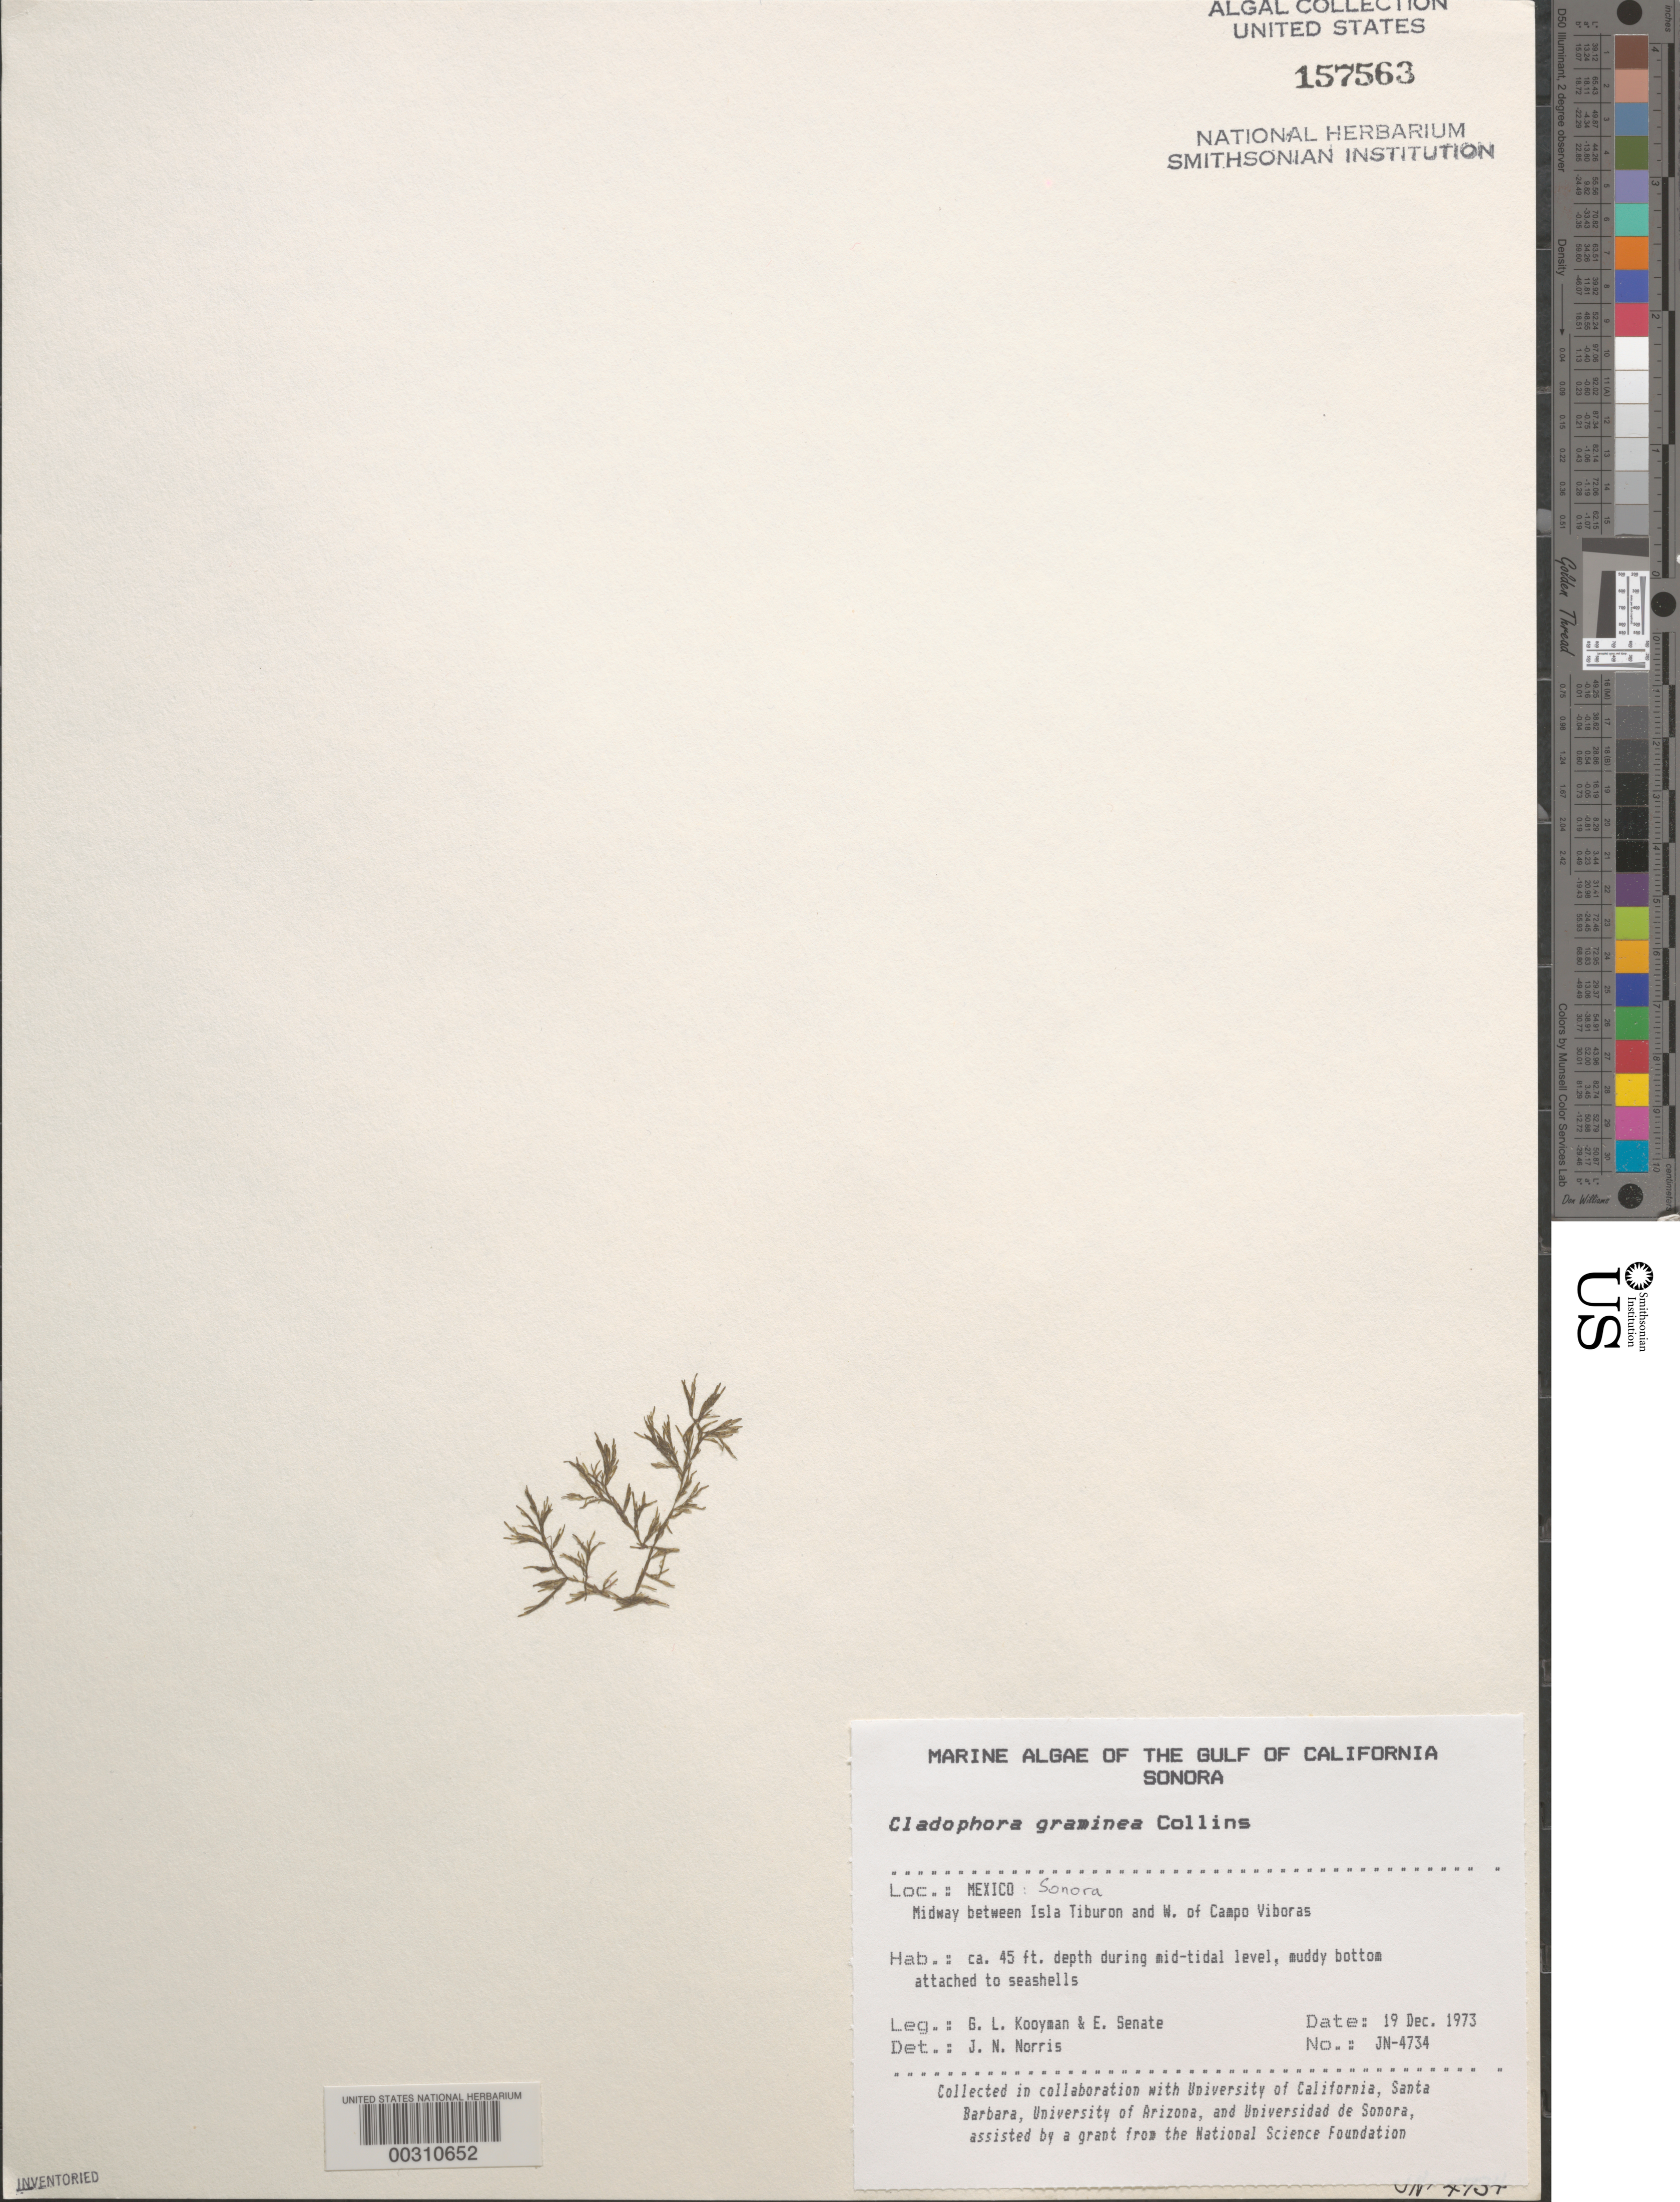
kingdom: Plantae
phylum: Chlorophyta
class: Ulvophyceae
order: Cladophorales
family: Cladophoraceae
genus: Cladophora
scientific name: Cladophora graminea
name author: Collins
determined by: Norris, James N.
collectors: G. Kooyman & E. Sennett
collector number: Jn-4734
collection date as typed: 19 Dec 1973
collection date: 1973-12-19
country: Mexico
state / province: Sonora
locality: Between Isla Tiburon and Campo Viboras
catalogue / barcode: US 157563